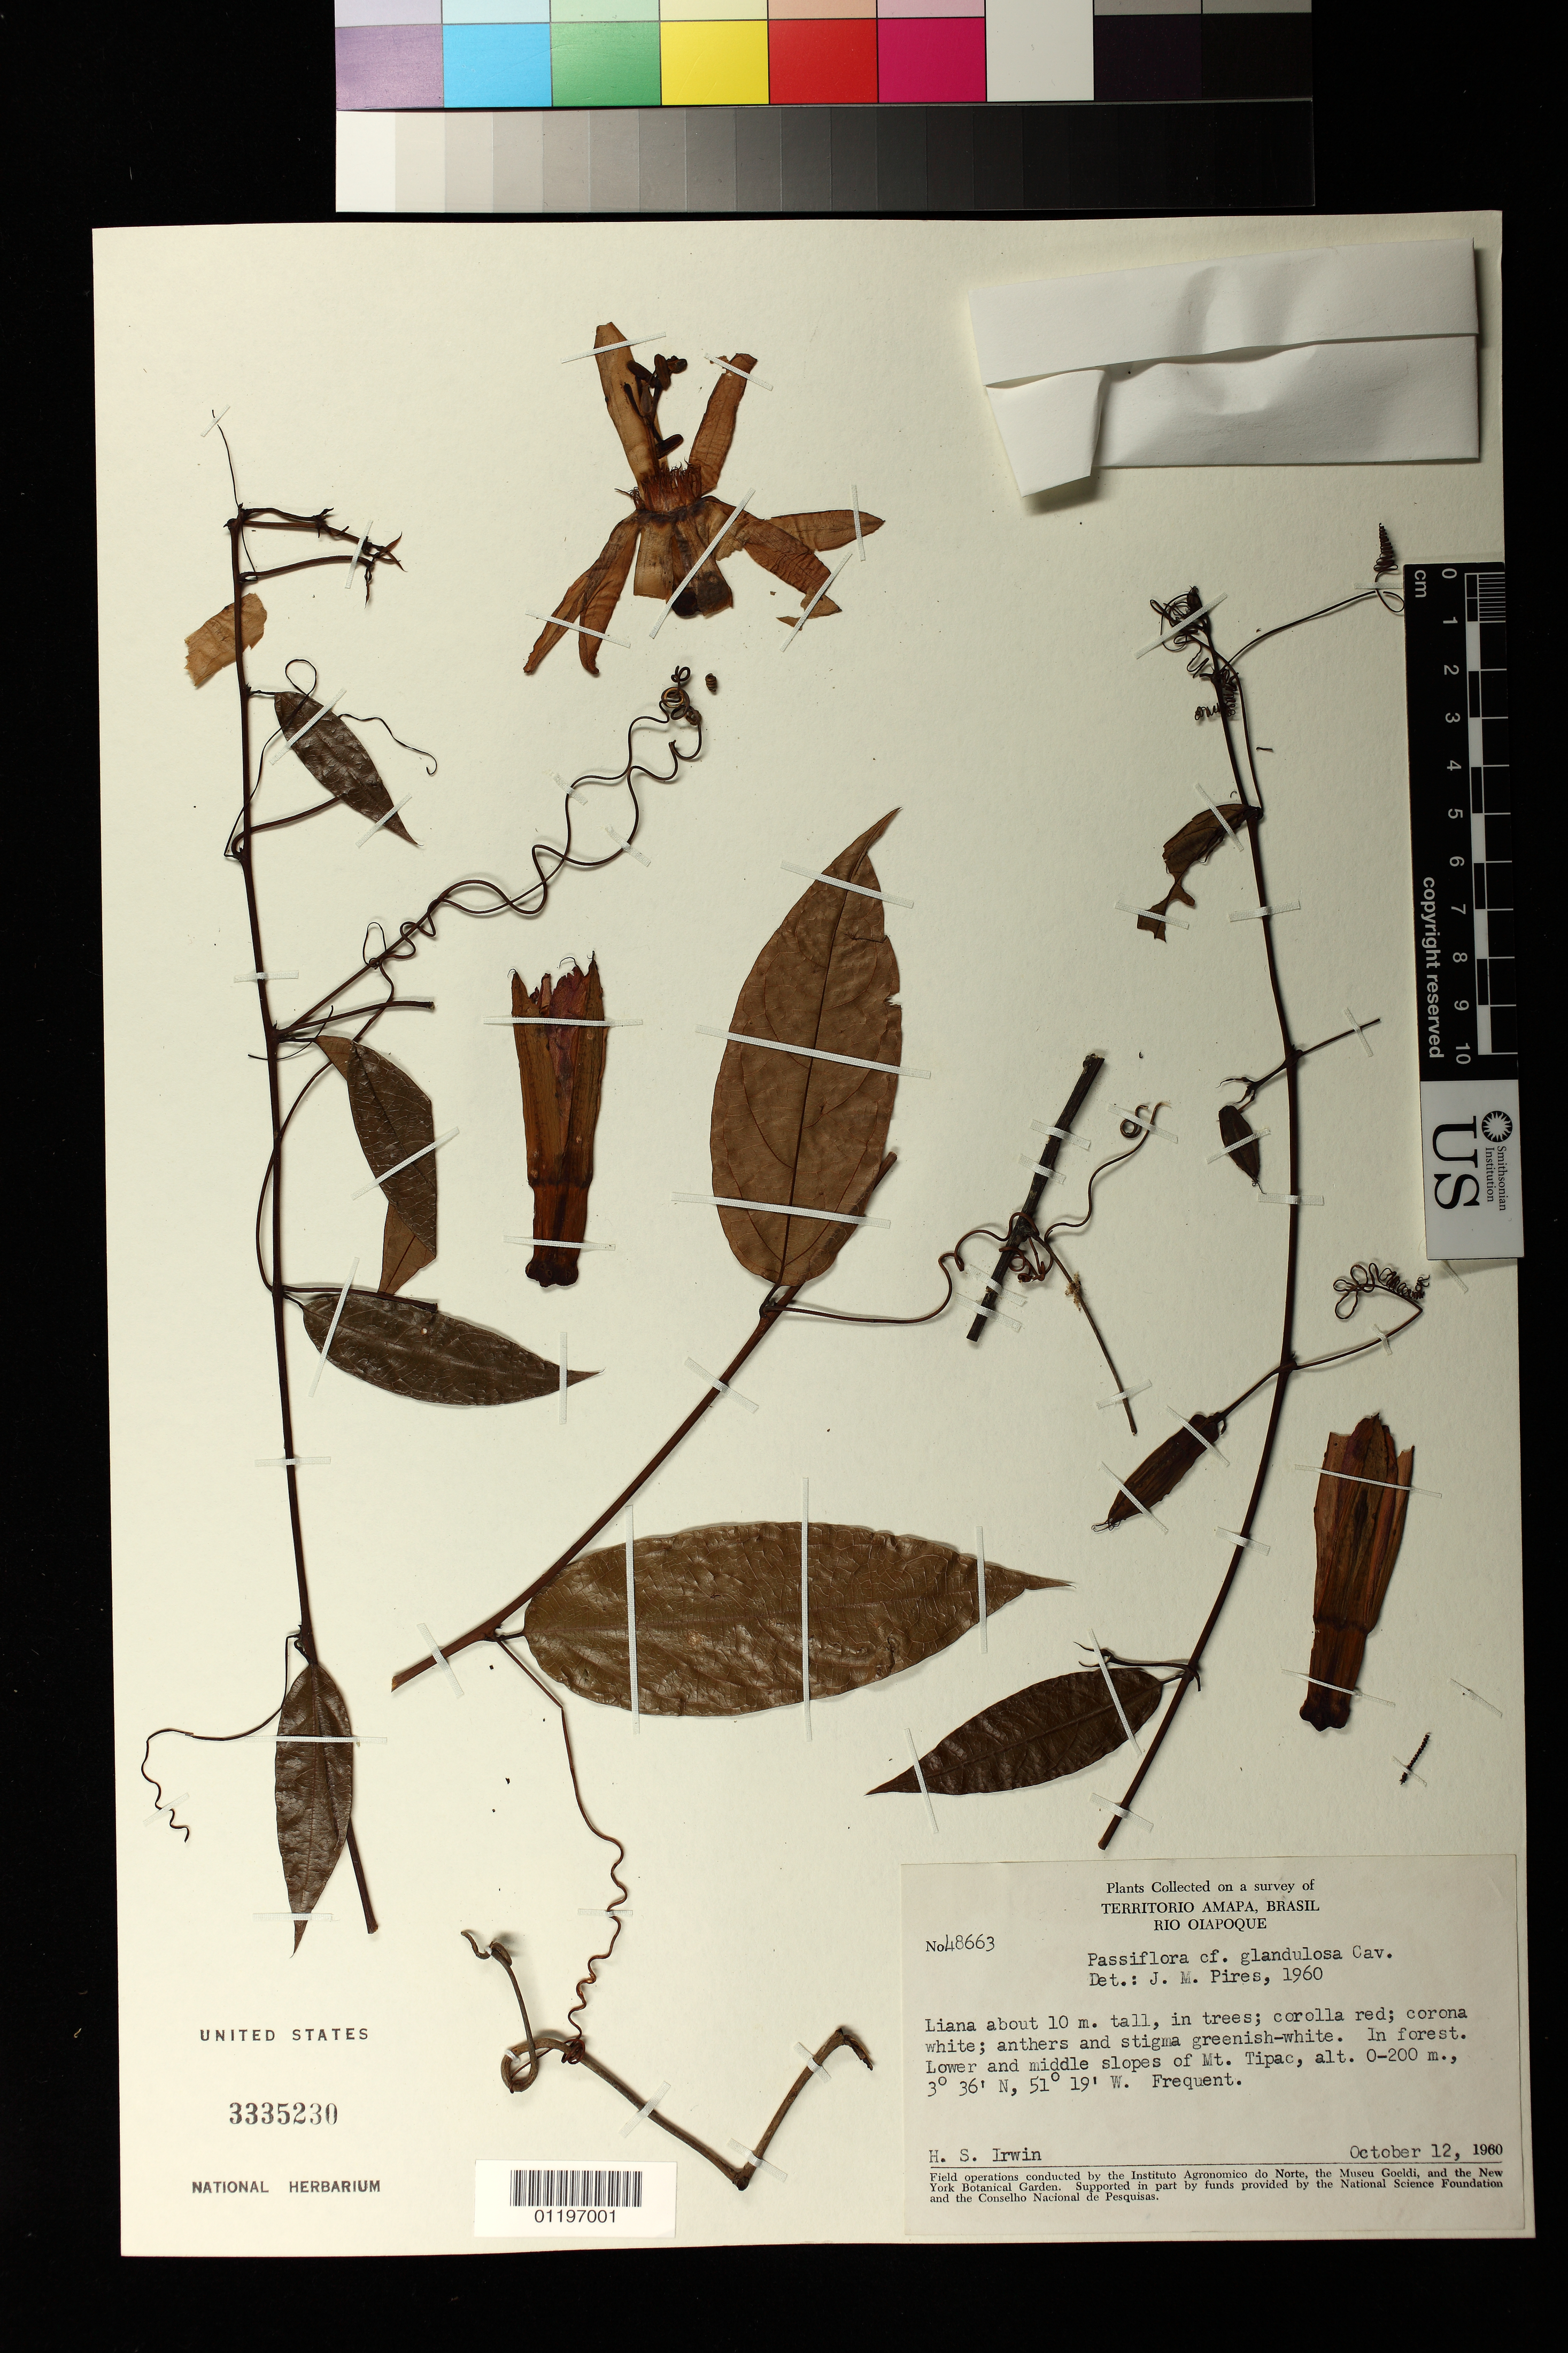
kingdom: Plantae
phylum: Tracheophyta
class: Magnoliopsida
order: Malpighiales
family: Passifloraceae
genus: Passiflora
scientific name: Passiflora glandulosa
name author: Cav.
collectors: H. Irwin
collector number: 48663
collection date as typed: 10 Dec 1960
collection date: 1960-12-10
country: Brazil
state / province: Amapá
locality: Territorio Amapa, Rio Oiapoque.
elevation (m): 0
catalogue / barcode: US 3335230